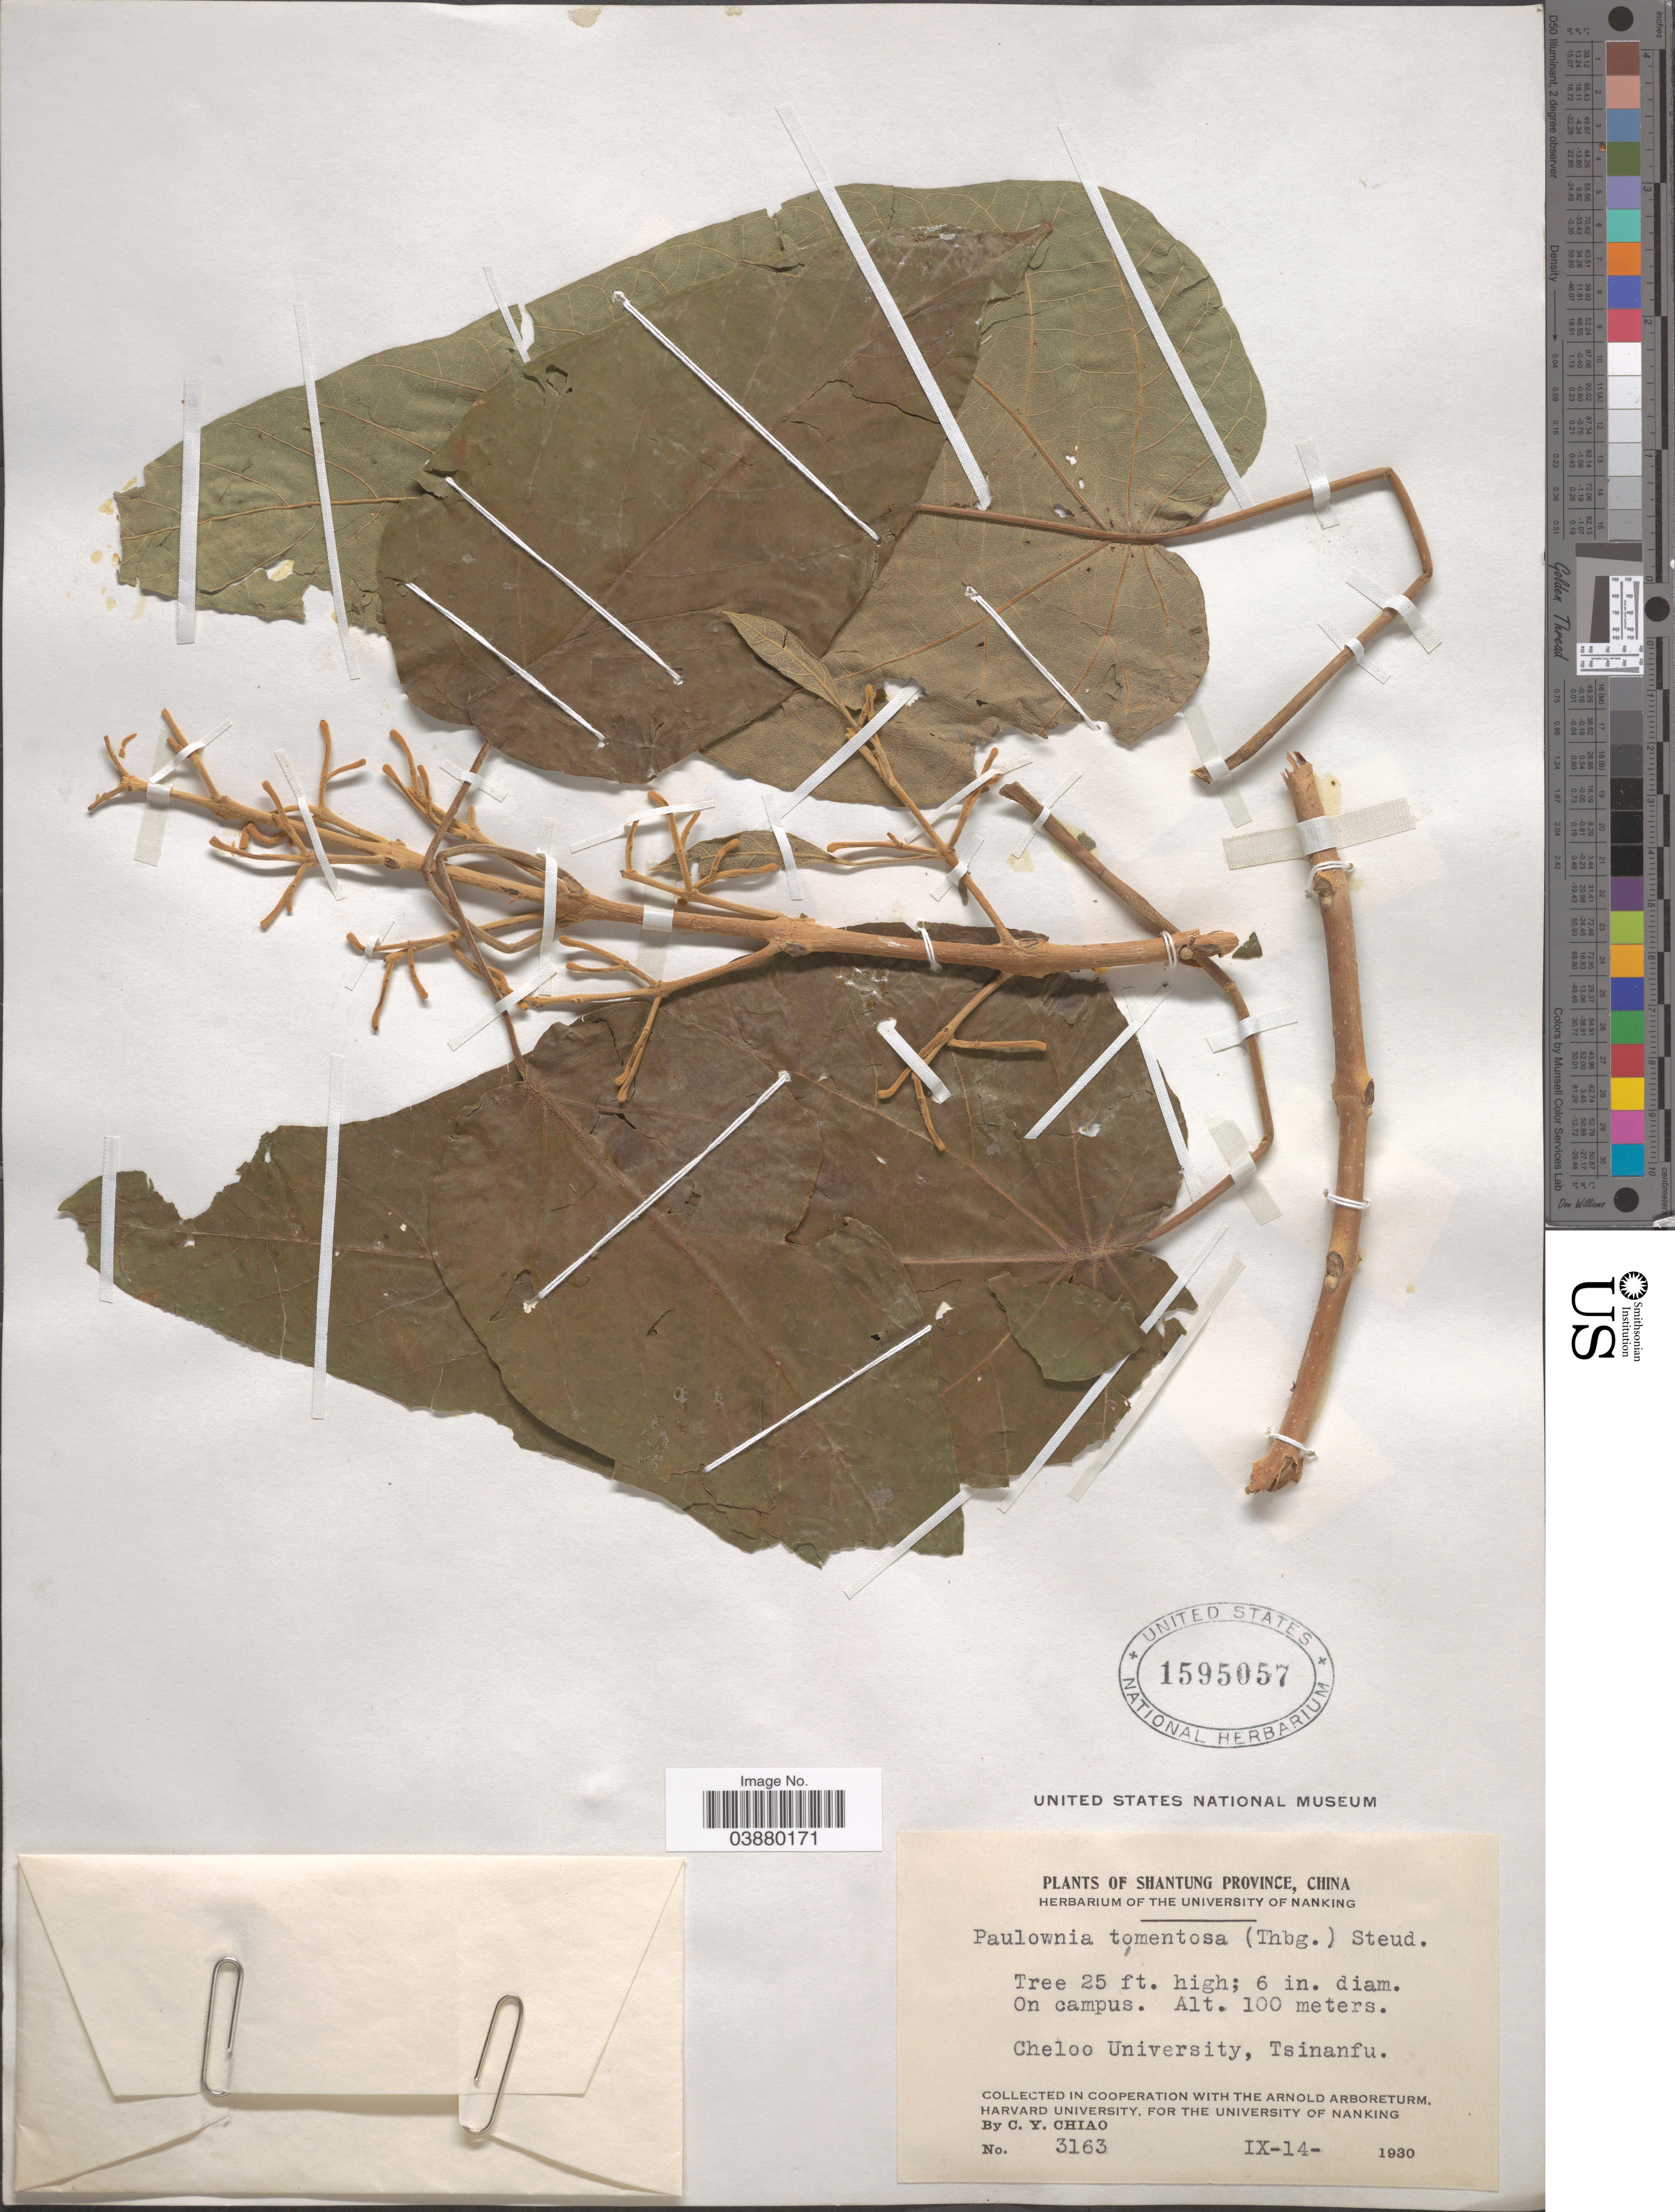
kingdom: Plantae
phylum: Tracheophyta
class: Magnoliopsida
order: Lamiales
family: Paulowniaceae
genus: Paulownia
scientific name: Paulownia tomentosa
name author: (Thunb.) Siebold & Zucc. ex Steud.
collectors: C. Y. Chiao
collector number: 3163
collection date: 1930-09-14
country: China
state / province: Shandong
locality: Shantung Province. On campus. Cheloo University, Tsinanfu.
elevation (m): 100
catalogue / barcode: US 1595057